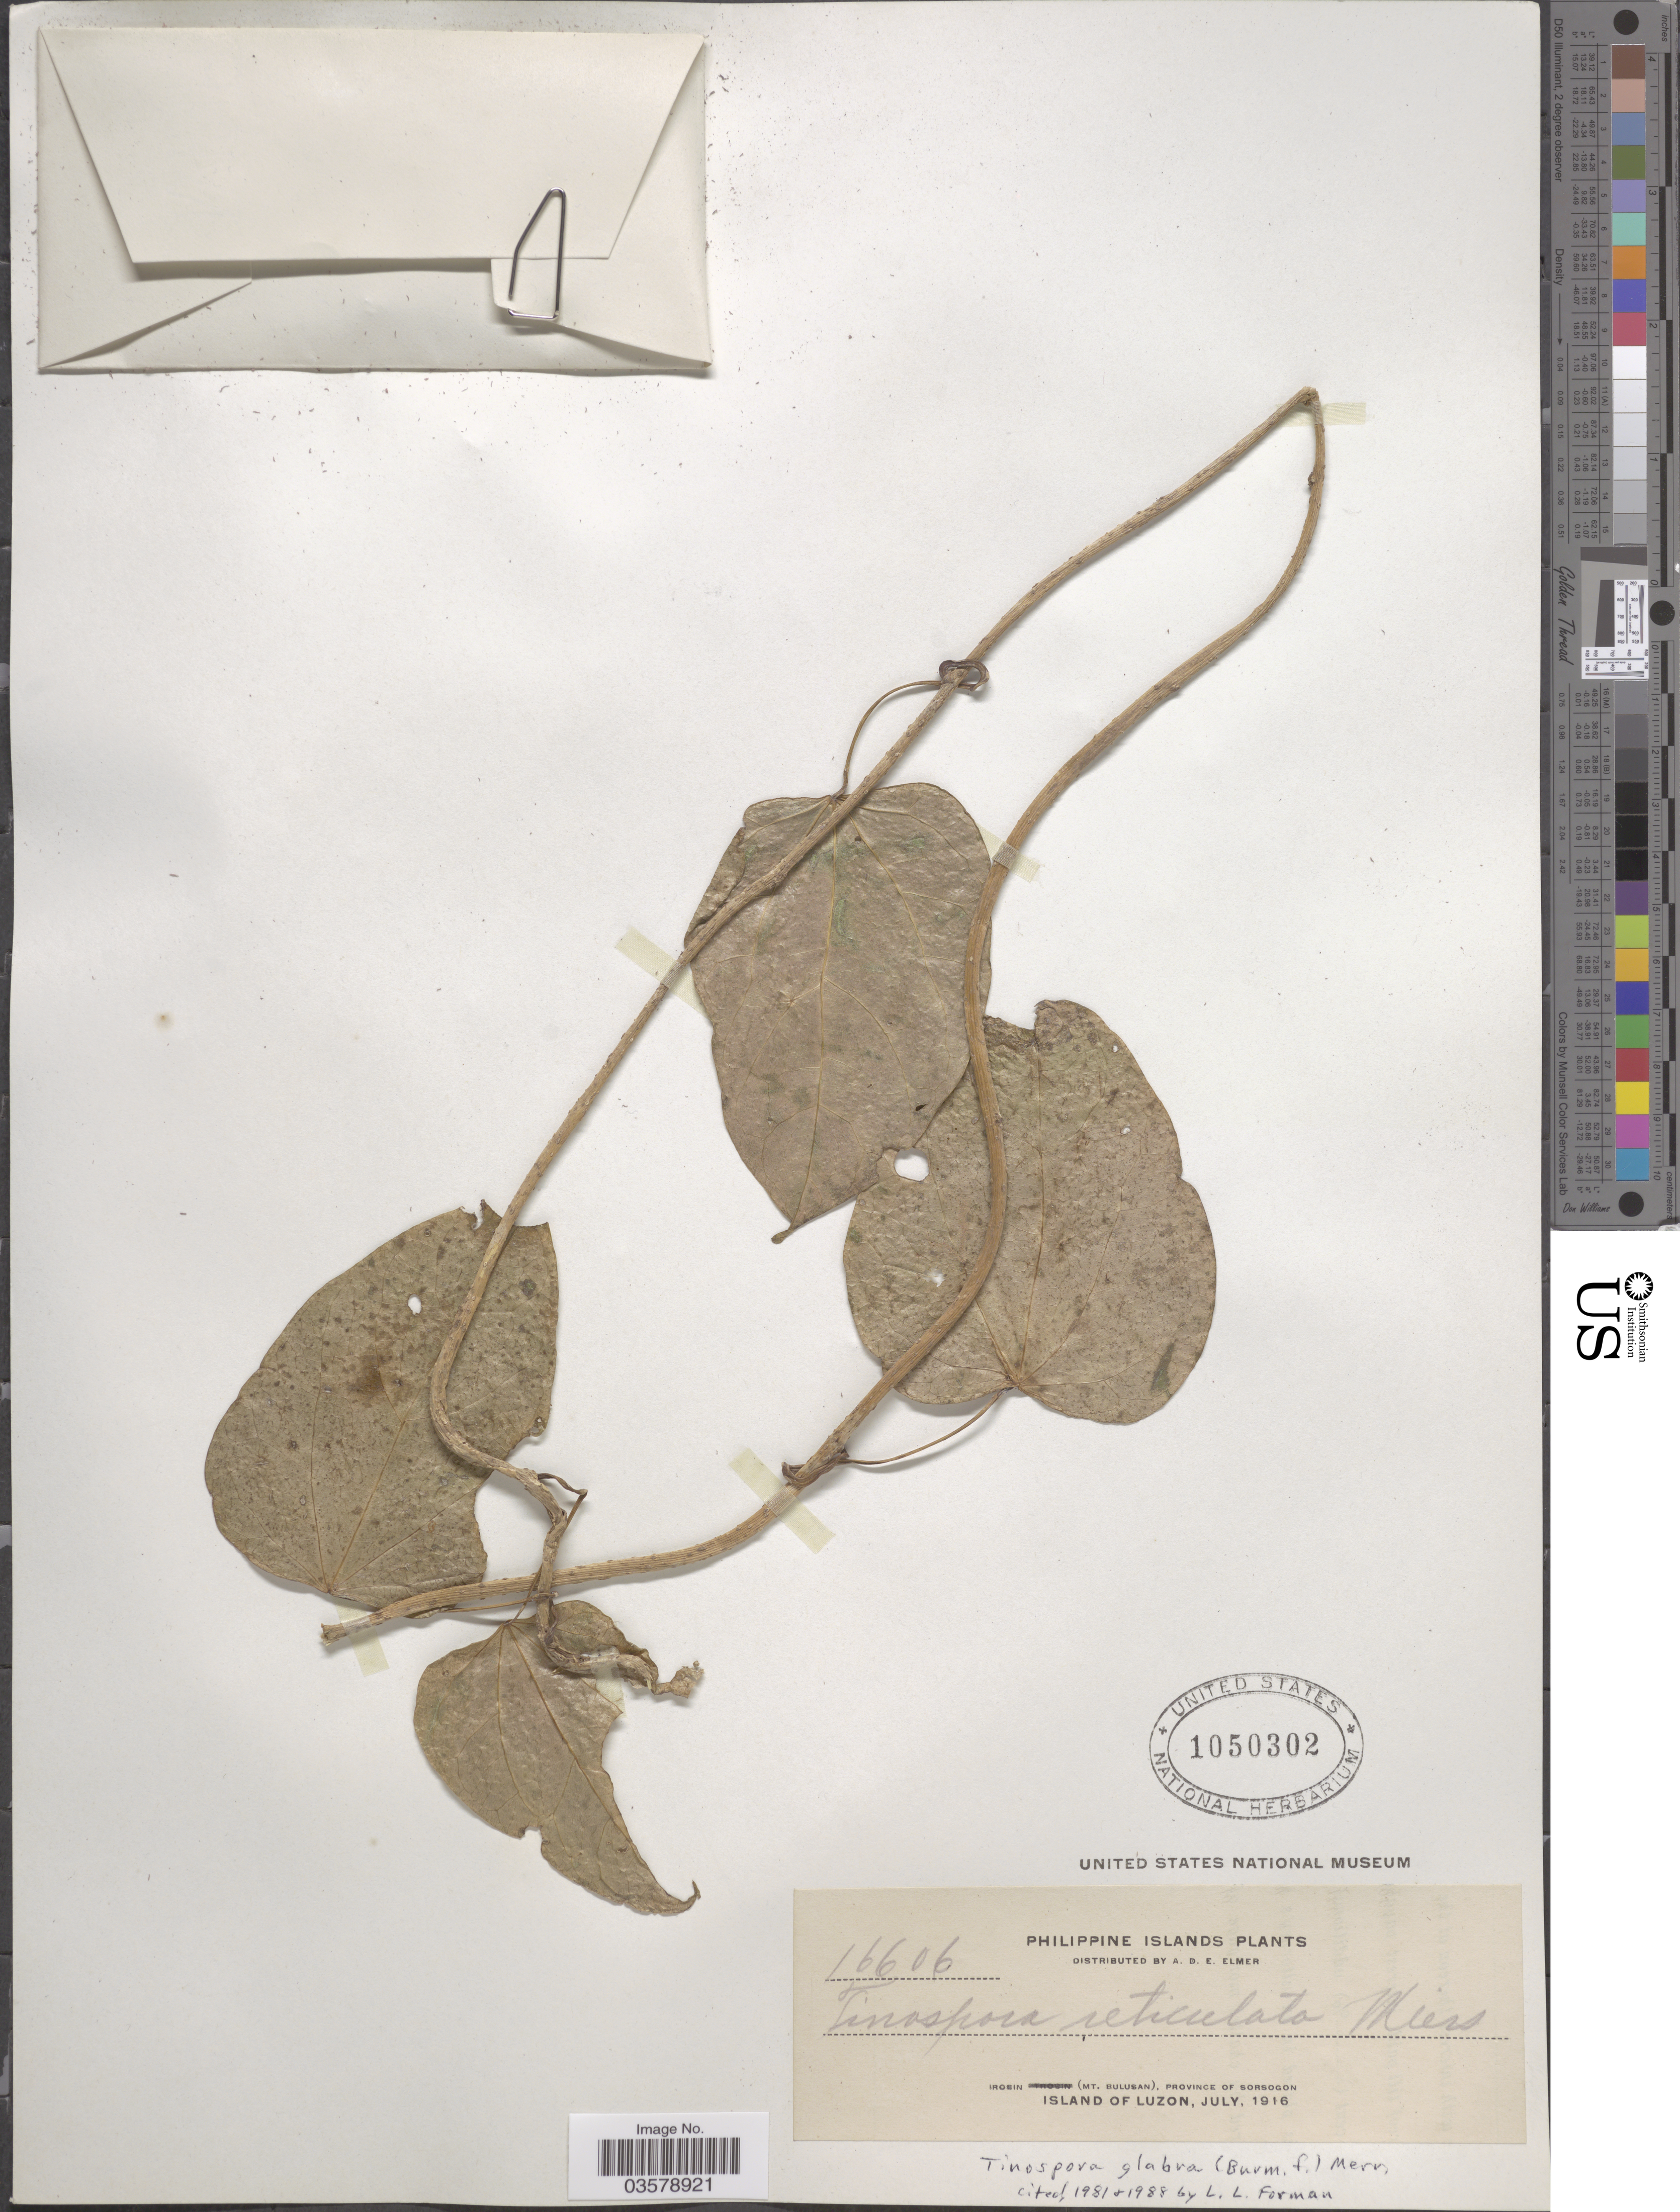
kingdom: Plantae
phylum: Tracheophyta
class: Magnoliopsida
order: Ranunculales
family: Menispermaceae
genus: Tinospora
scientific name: Tinospora glabra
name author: (Burm. f.) Merr.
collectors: A. D. E. Elmer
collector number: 16606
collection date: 1916-07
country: Philippines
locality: Philippine Islands. Irosin (Mt. Bulusan), Province of Sorsogon, Island of Luzon.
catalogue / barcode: US 1050302